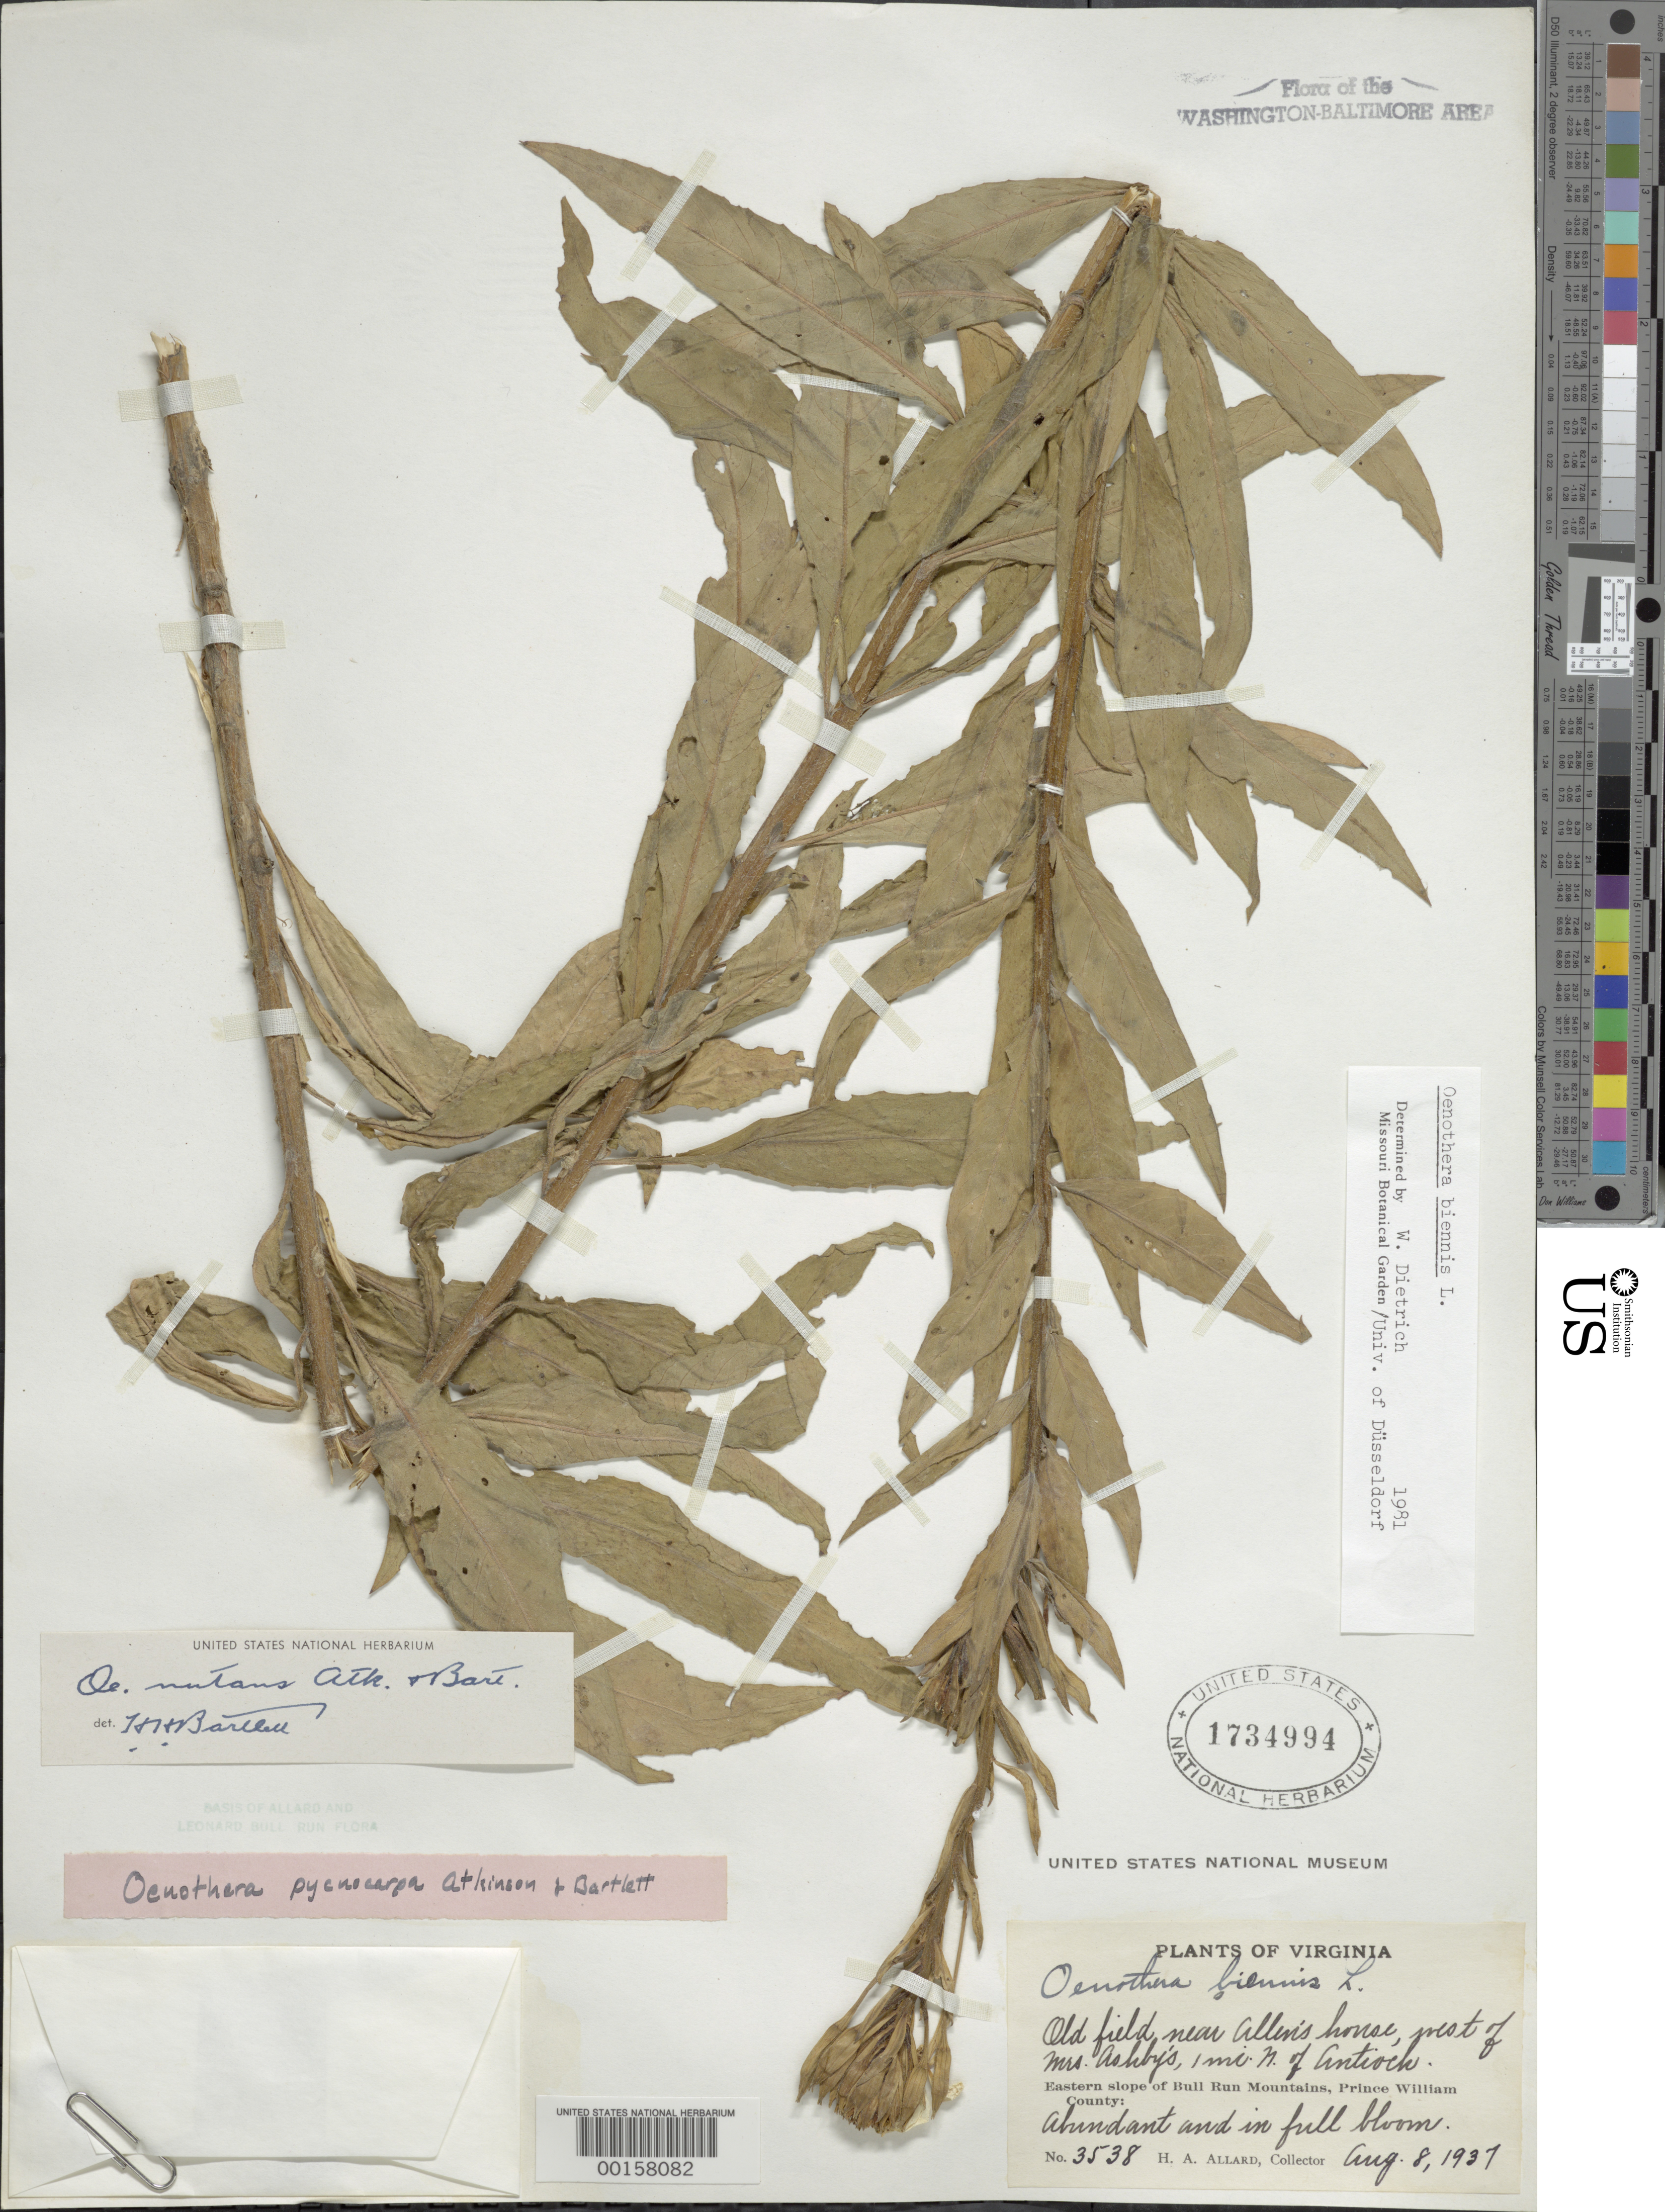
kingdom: Plantae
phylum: Tracheophyta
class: Magnoliopsida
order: Myrtales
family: Onagraceae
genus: Oenothera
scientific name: Oenothera biennis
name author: L.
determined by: Dietrich, W.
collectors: H. A. Allard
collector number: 3538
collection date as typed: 08 Aug 1937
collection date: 1937-08-08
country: United States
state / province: Virginia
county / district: Prince William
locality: N slope of Bull Run Mountains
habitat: Old field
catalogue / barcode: US 1734994